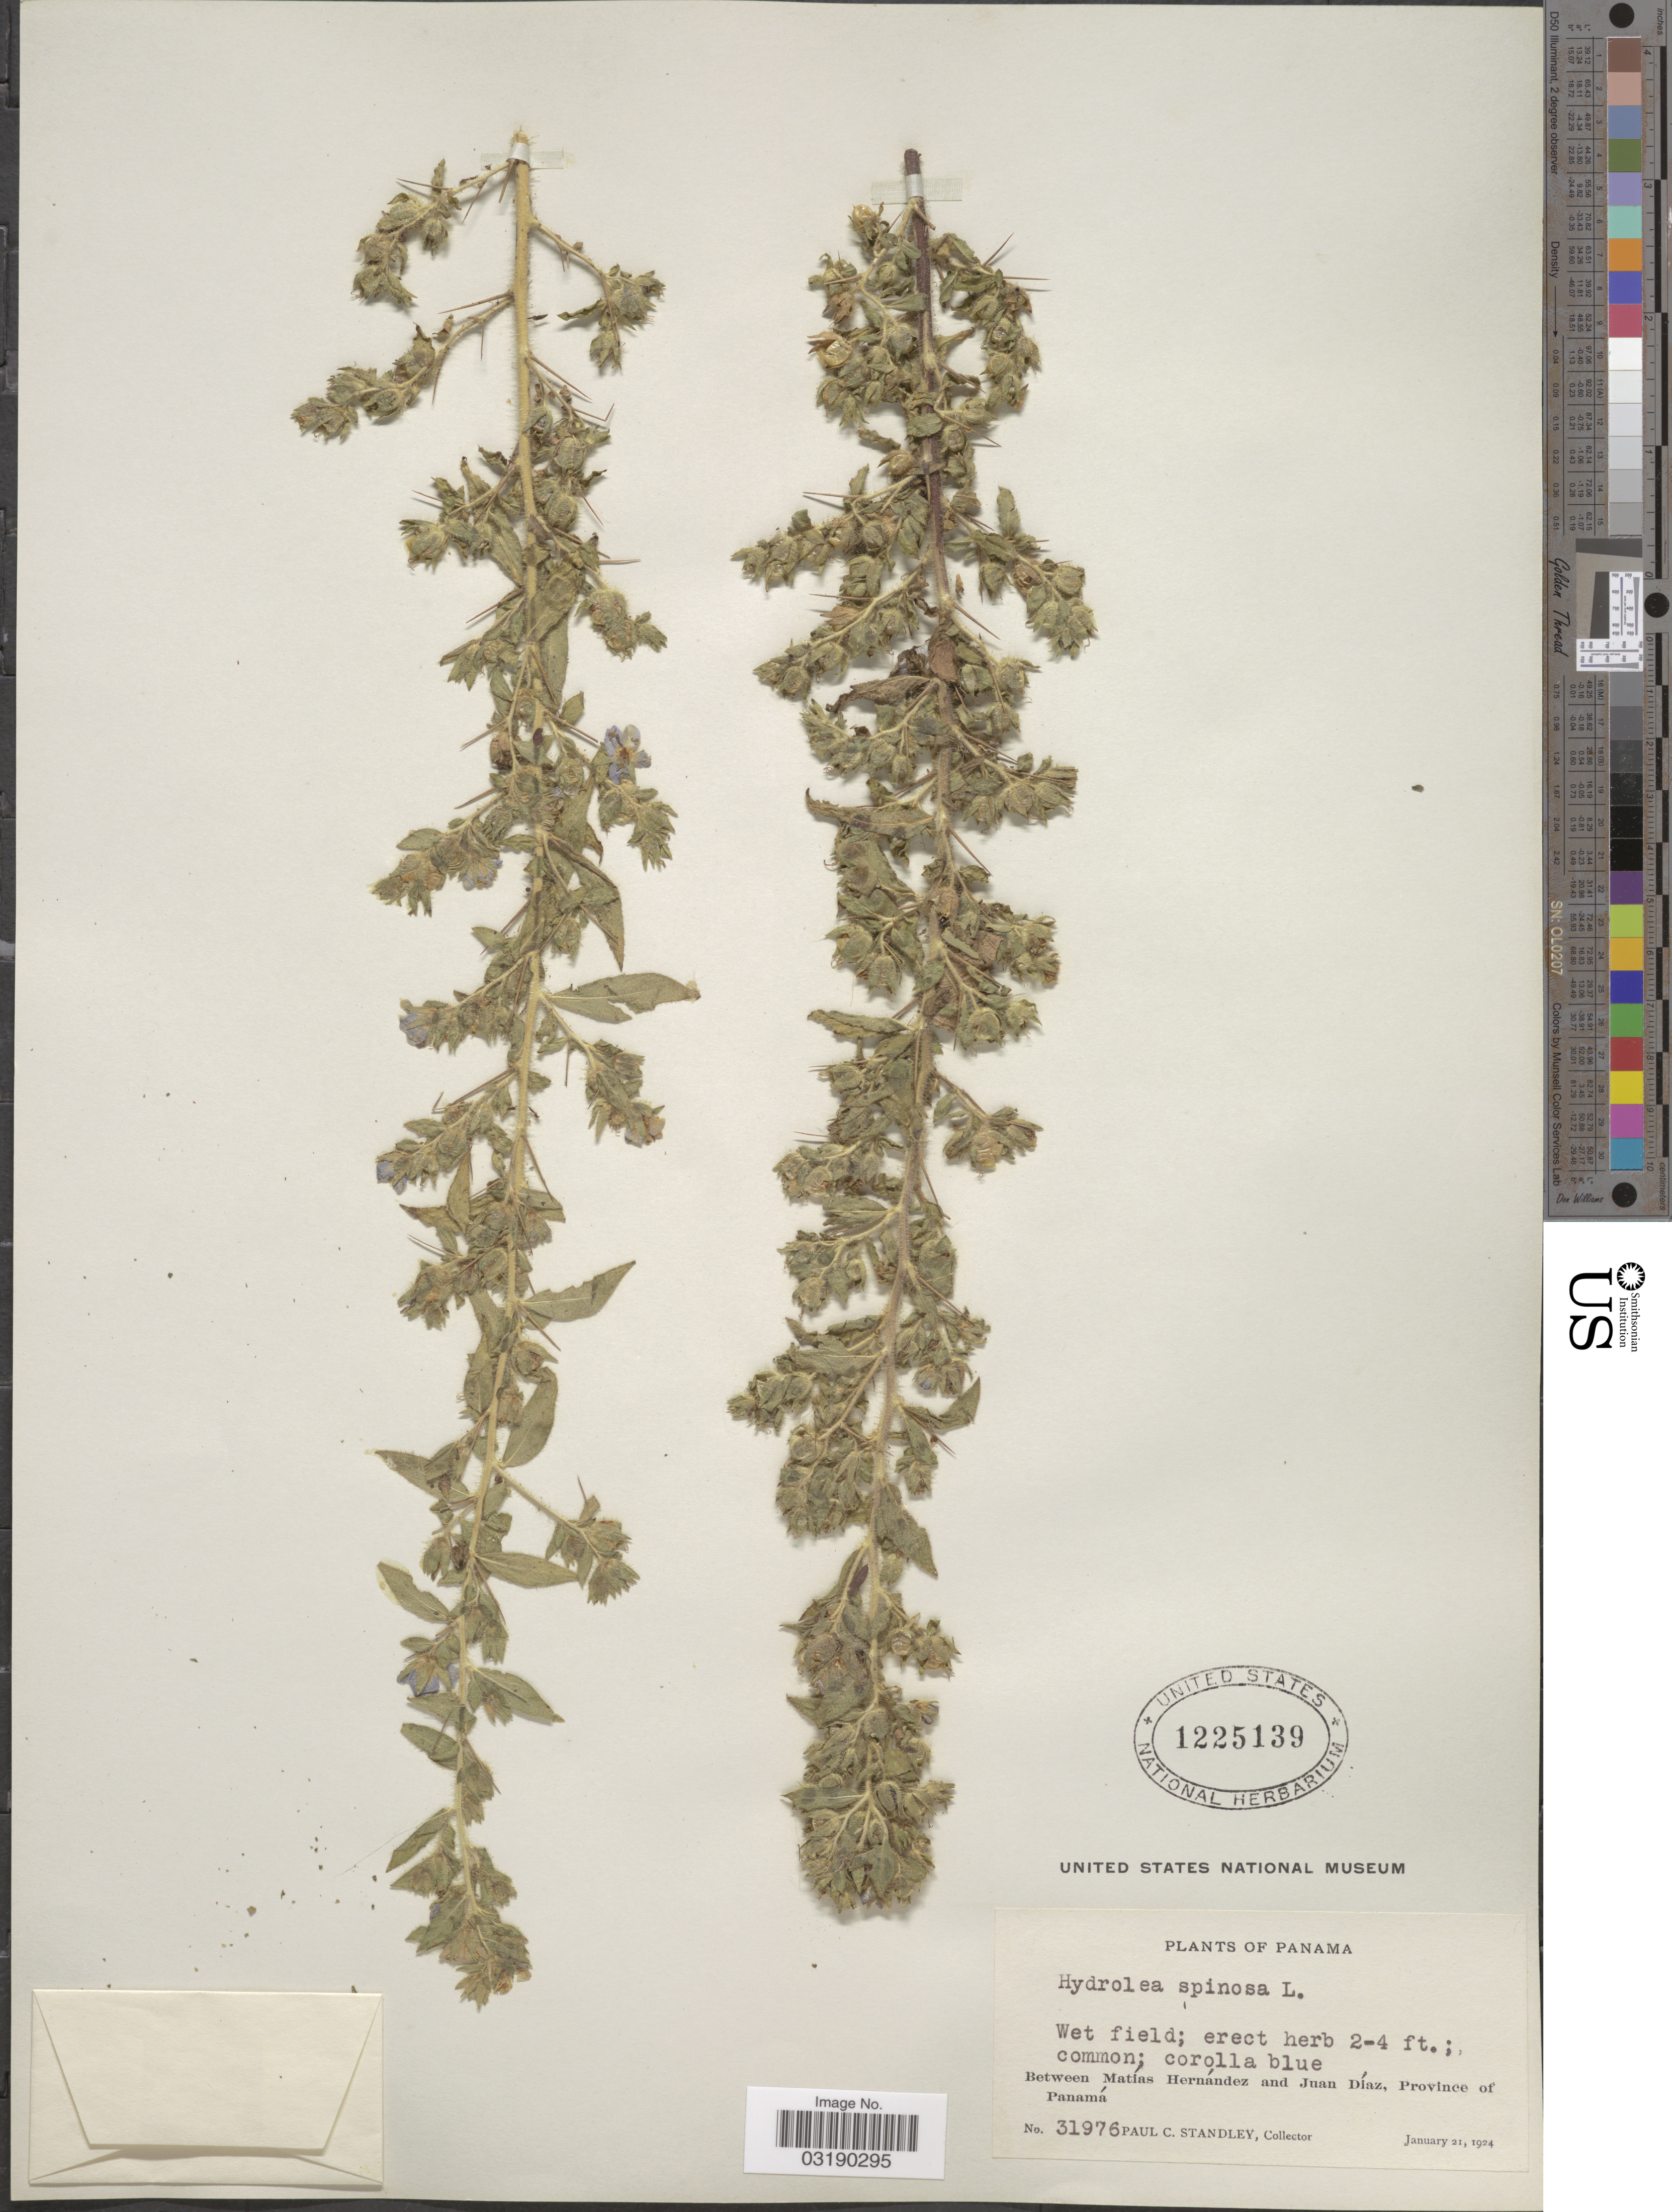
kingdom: Plantae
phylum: Tracheophyta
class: Magnoliopsida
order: Solanales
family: Hydroleaceae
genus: Hydrolea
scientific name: Hydrolea spinosa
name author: L.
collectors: P. C. Standley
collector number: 31976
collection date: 1924-01-21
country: Panama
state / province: Panamá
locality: Between Matías Hernández and Juan Díaz, Province of Panamá.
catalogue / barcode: US 1225139